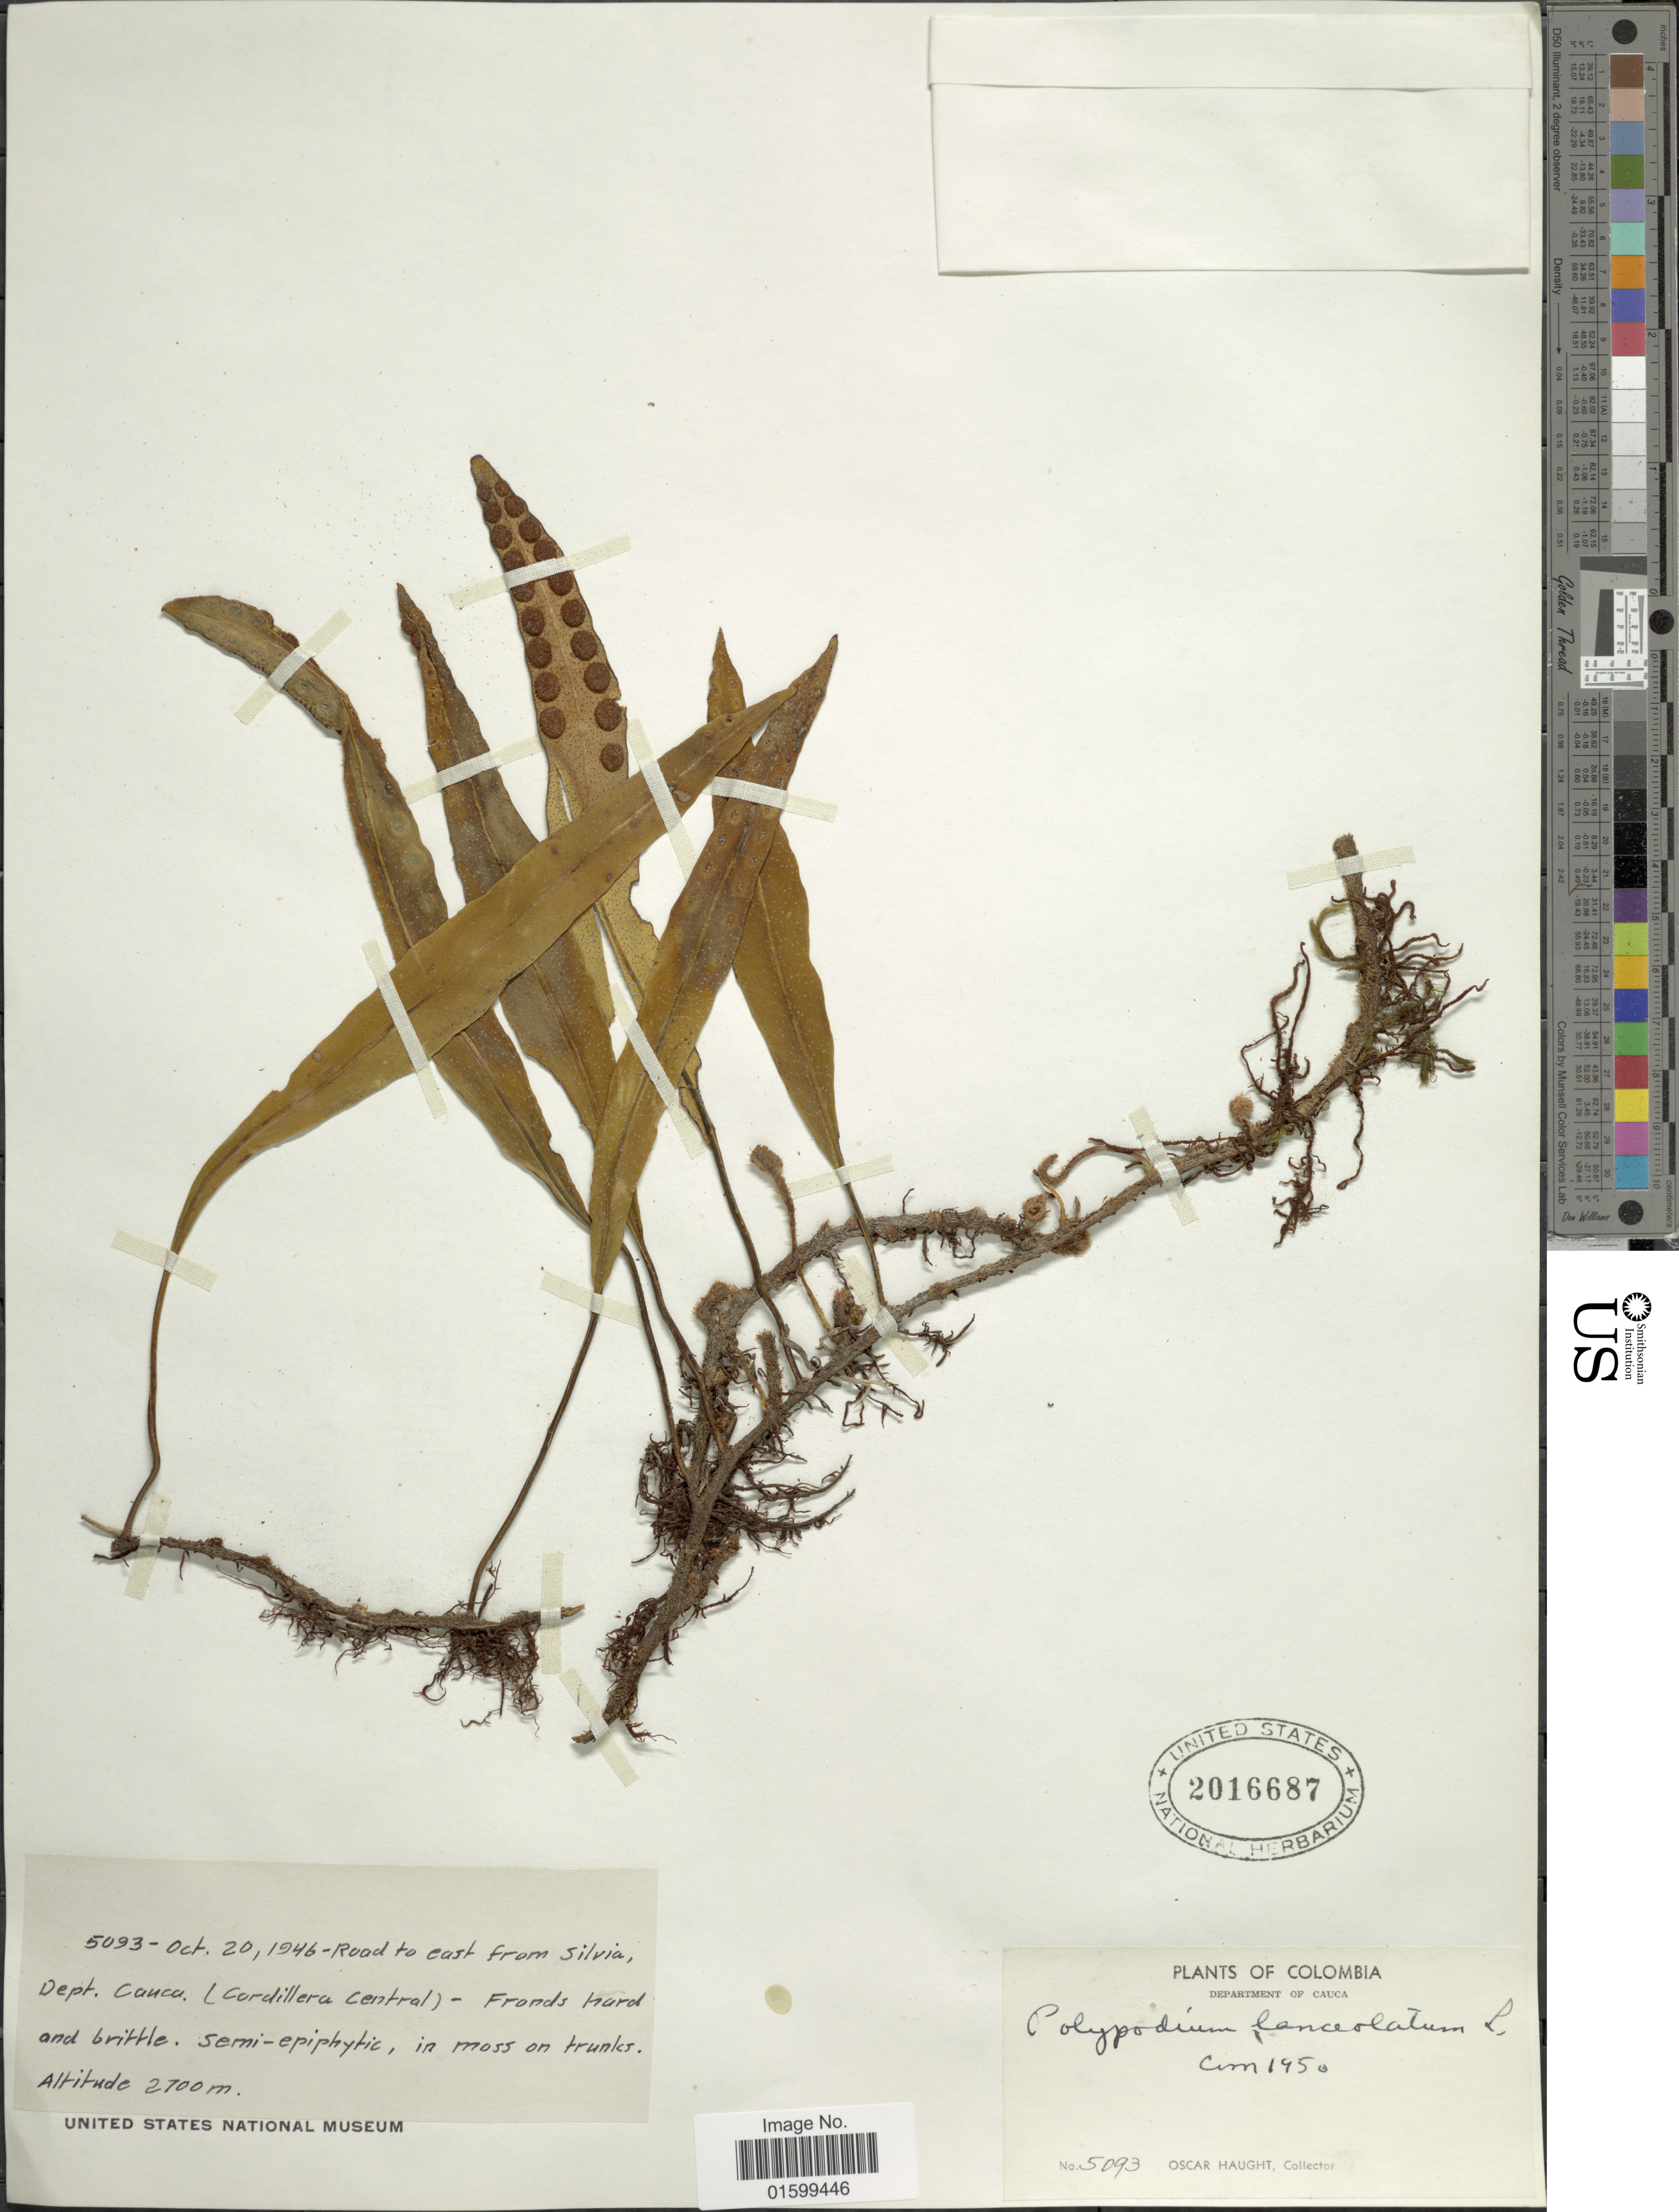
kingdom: Plantae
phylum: Tracheophyta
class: Polypodiopsida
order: Polypodiales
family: Polypodiaceae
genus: Pleopeltis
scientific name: Pleopeltis macrocarpa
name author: (Bory ex Willd.) Kaulf.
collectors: O. L. Haught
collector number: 5093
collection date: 1946-10-20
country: Colombia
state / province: Cauca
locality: Department of Cauca, (Cordillera Central)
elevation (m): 2700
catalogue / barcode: US 2016687